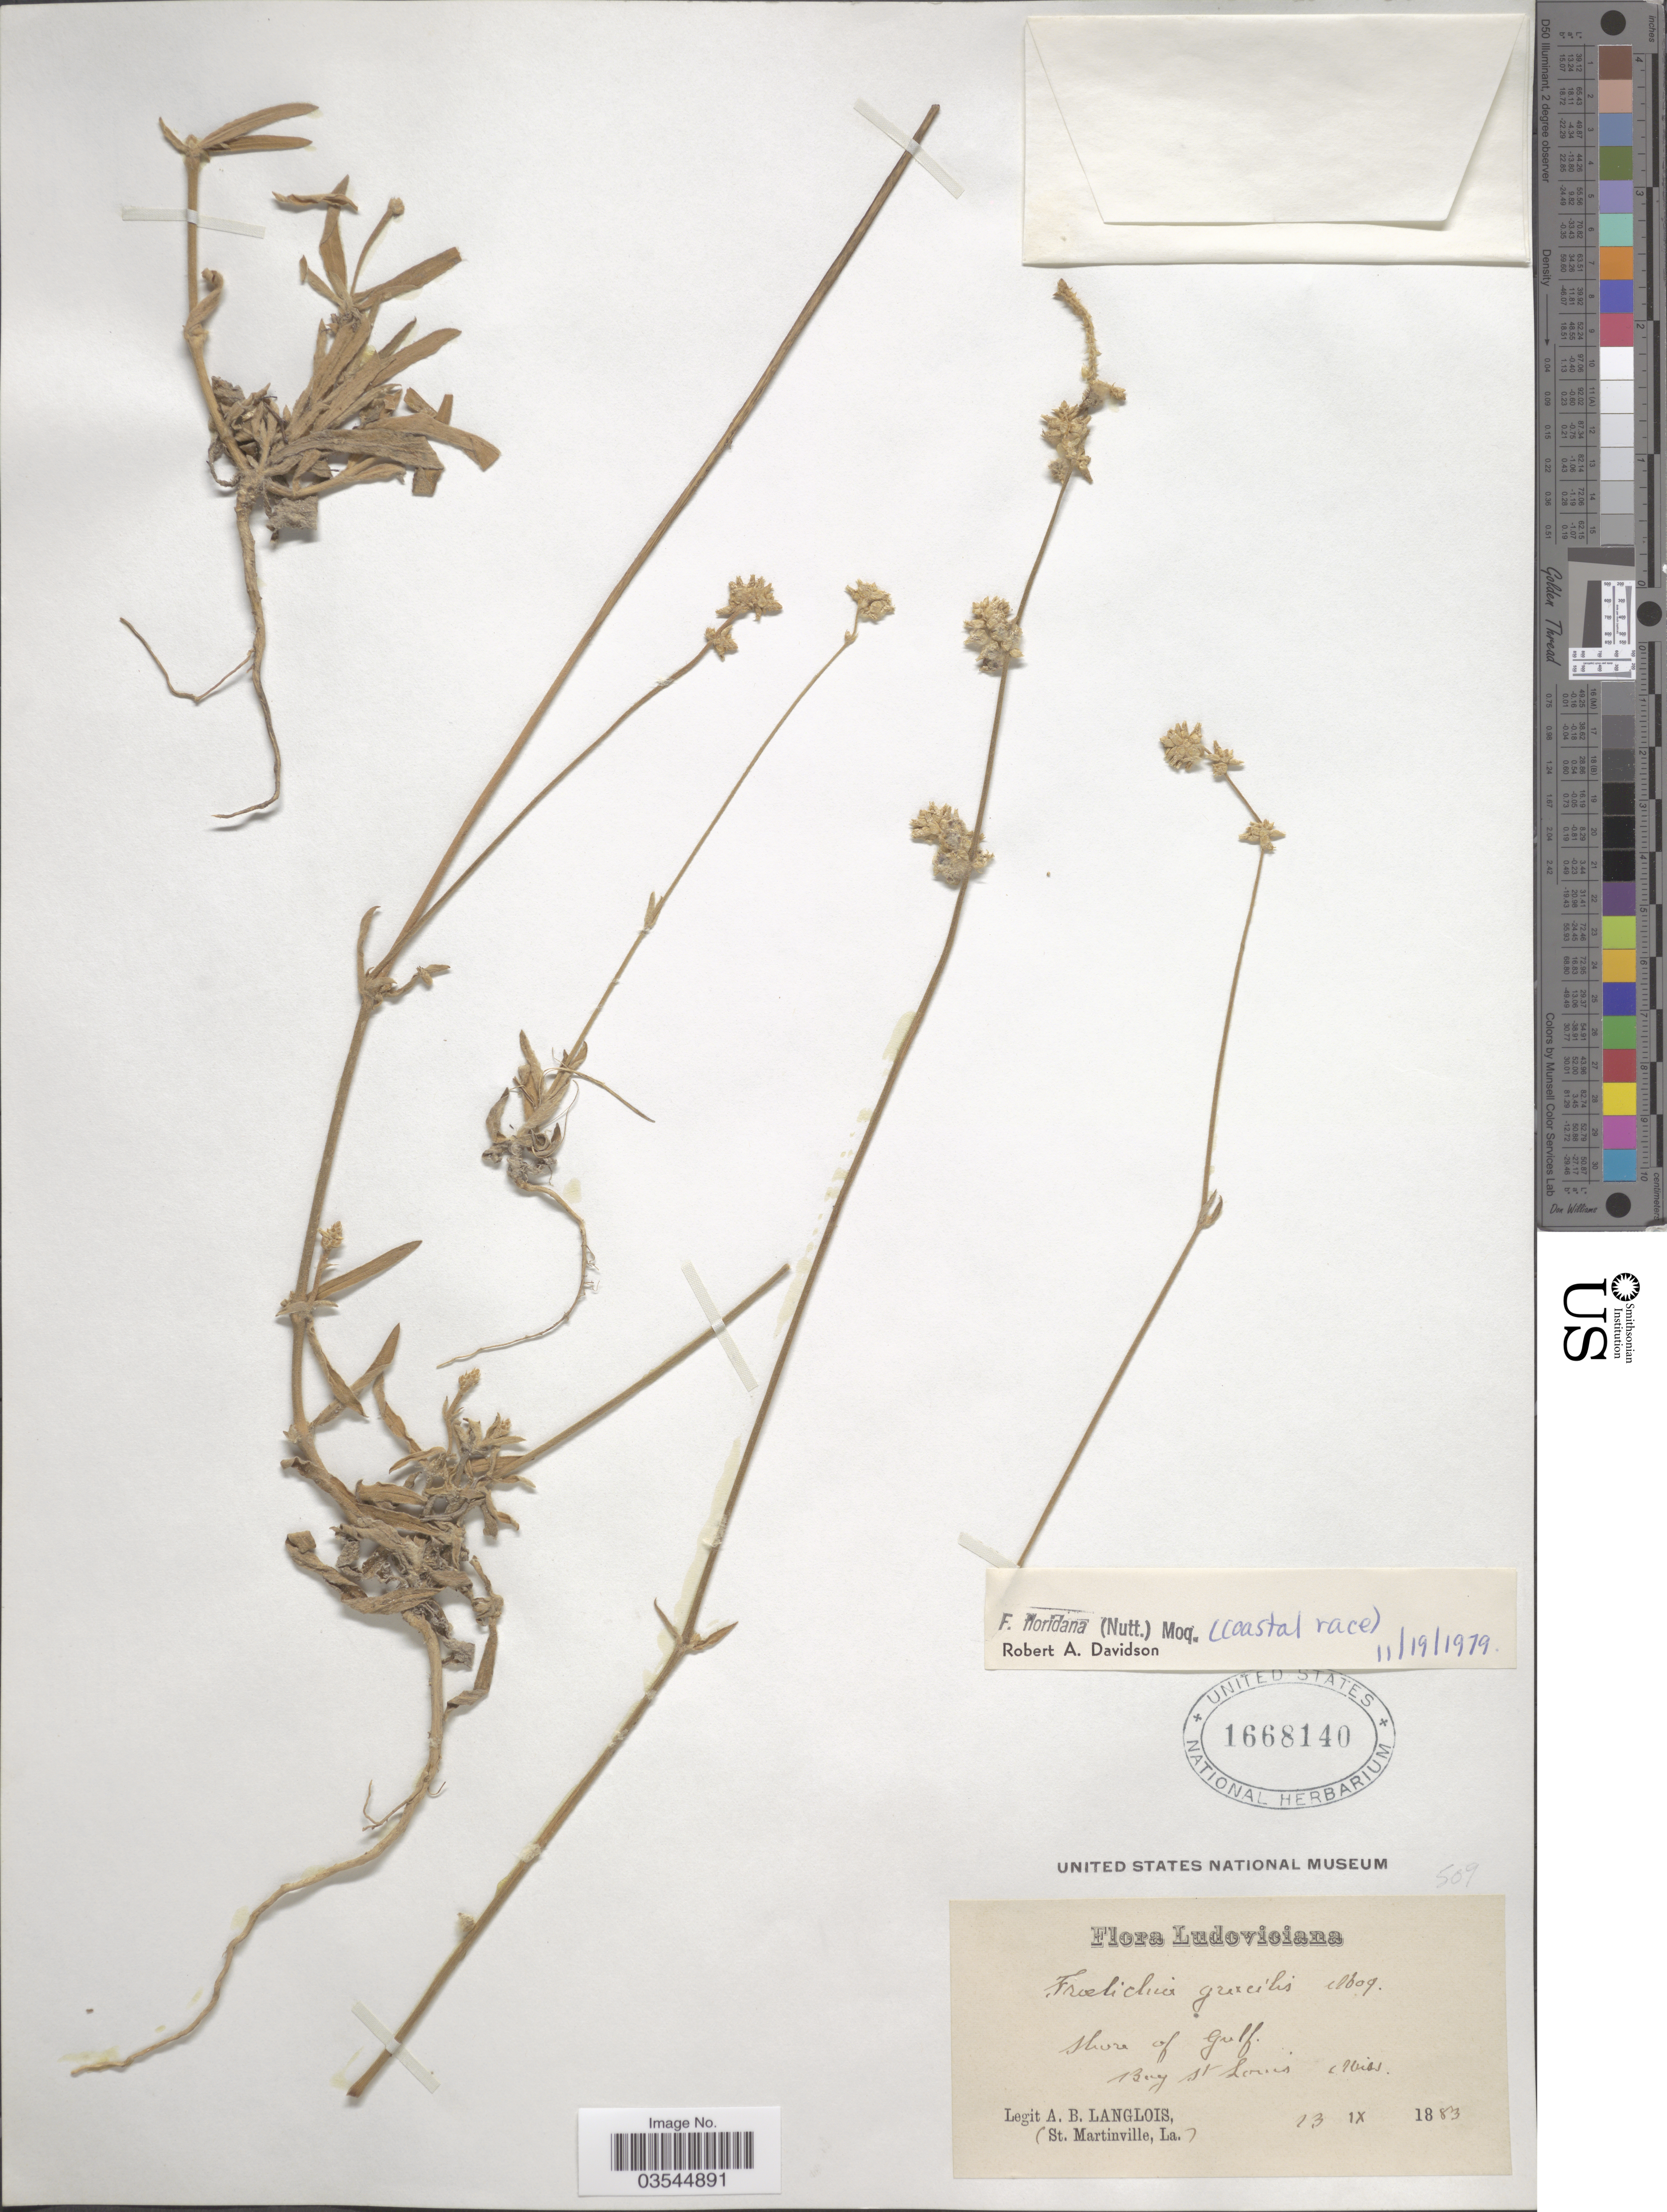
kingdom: Plantae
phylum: Tracheophyta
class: Magnoliopsida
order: Caryophyllales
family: Amaranthaceae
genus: Froelichia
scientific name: Froelichia floridana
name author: (Nutt.) Moq.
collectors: A. Langlois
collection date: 1883-09-13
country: United States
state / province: Mississippi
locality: Shore of Gulf. Bay St. Louis. Ludoviciana.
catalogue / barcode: US 1668140